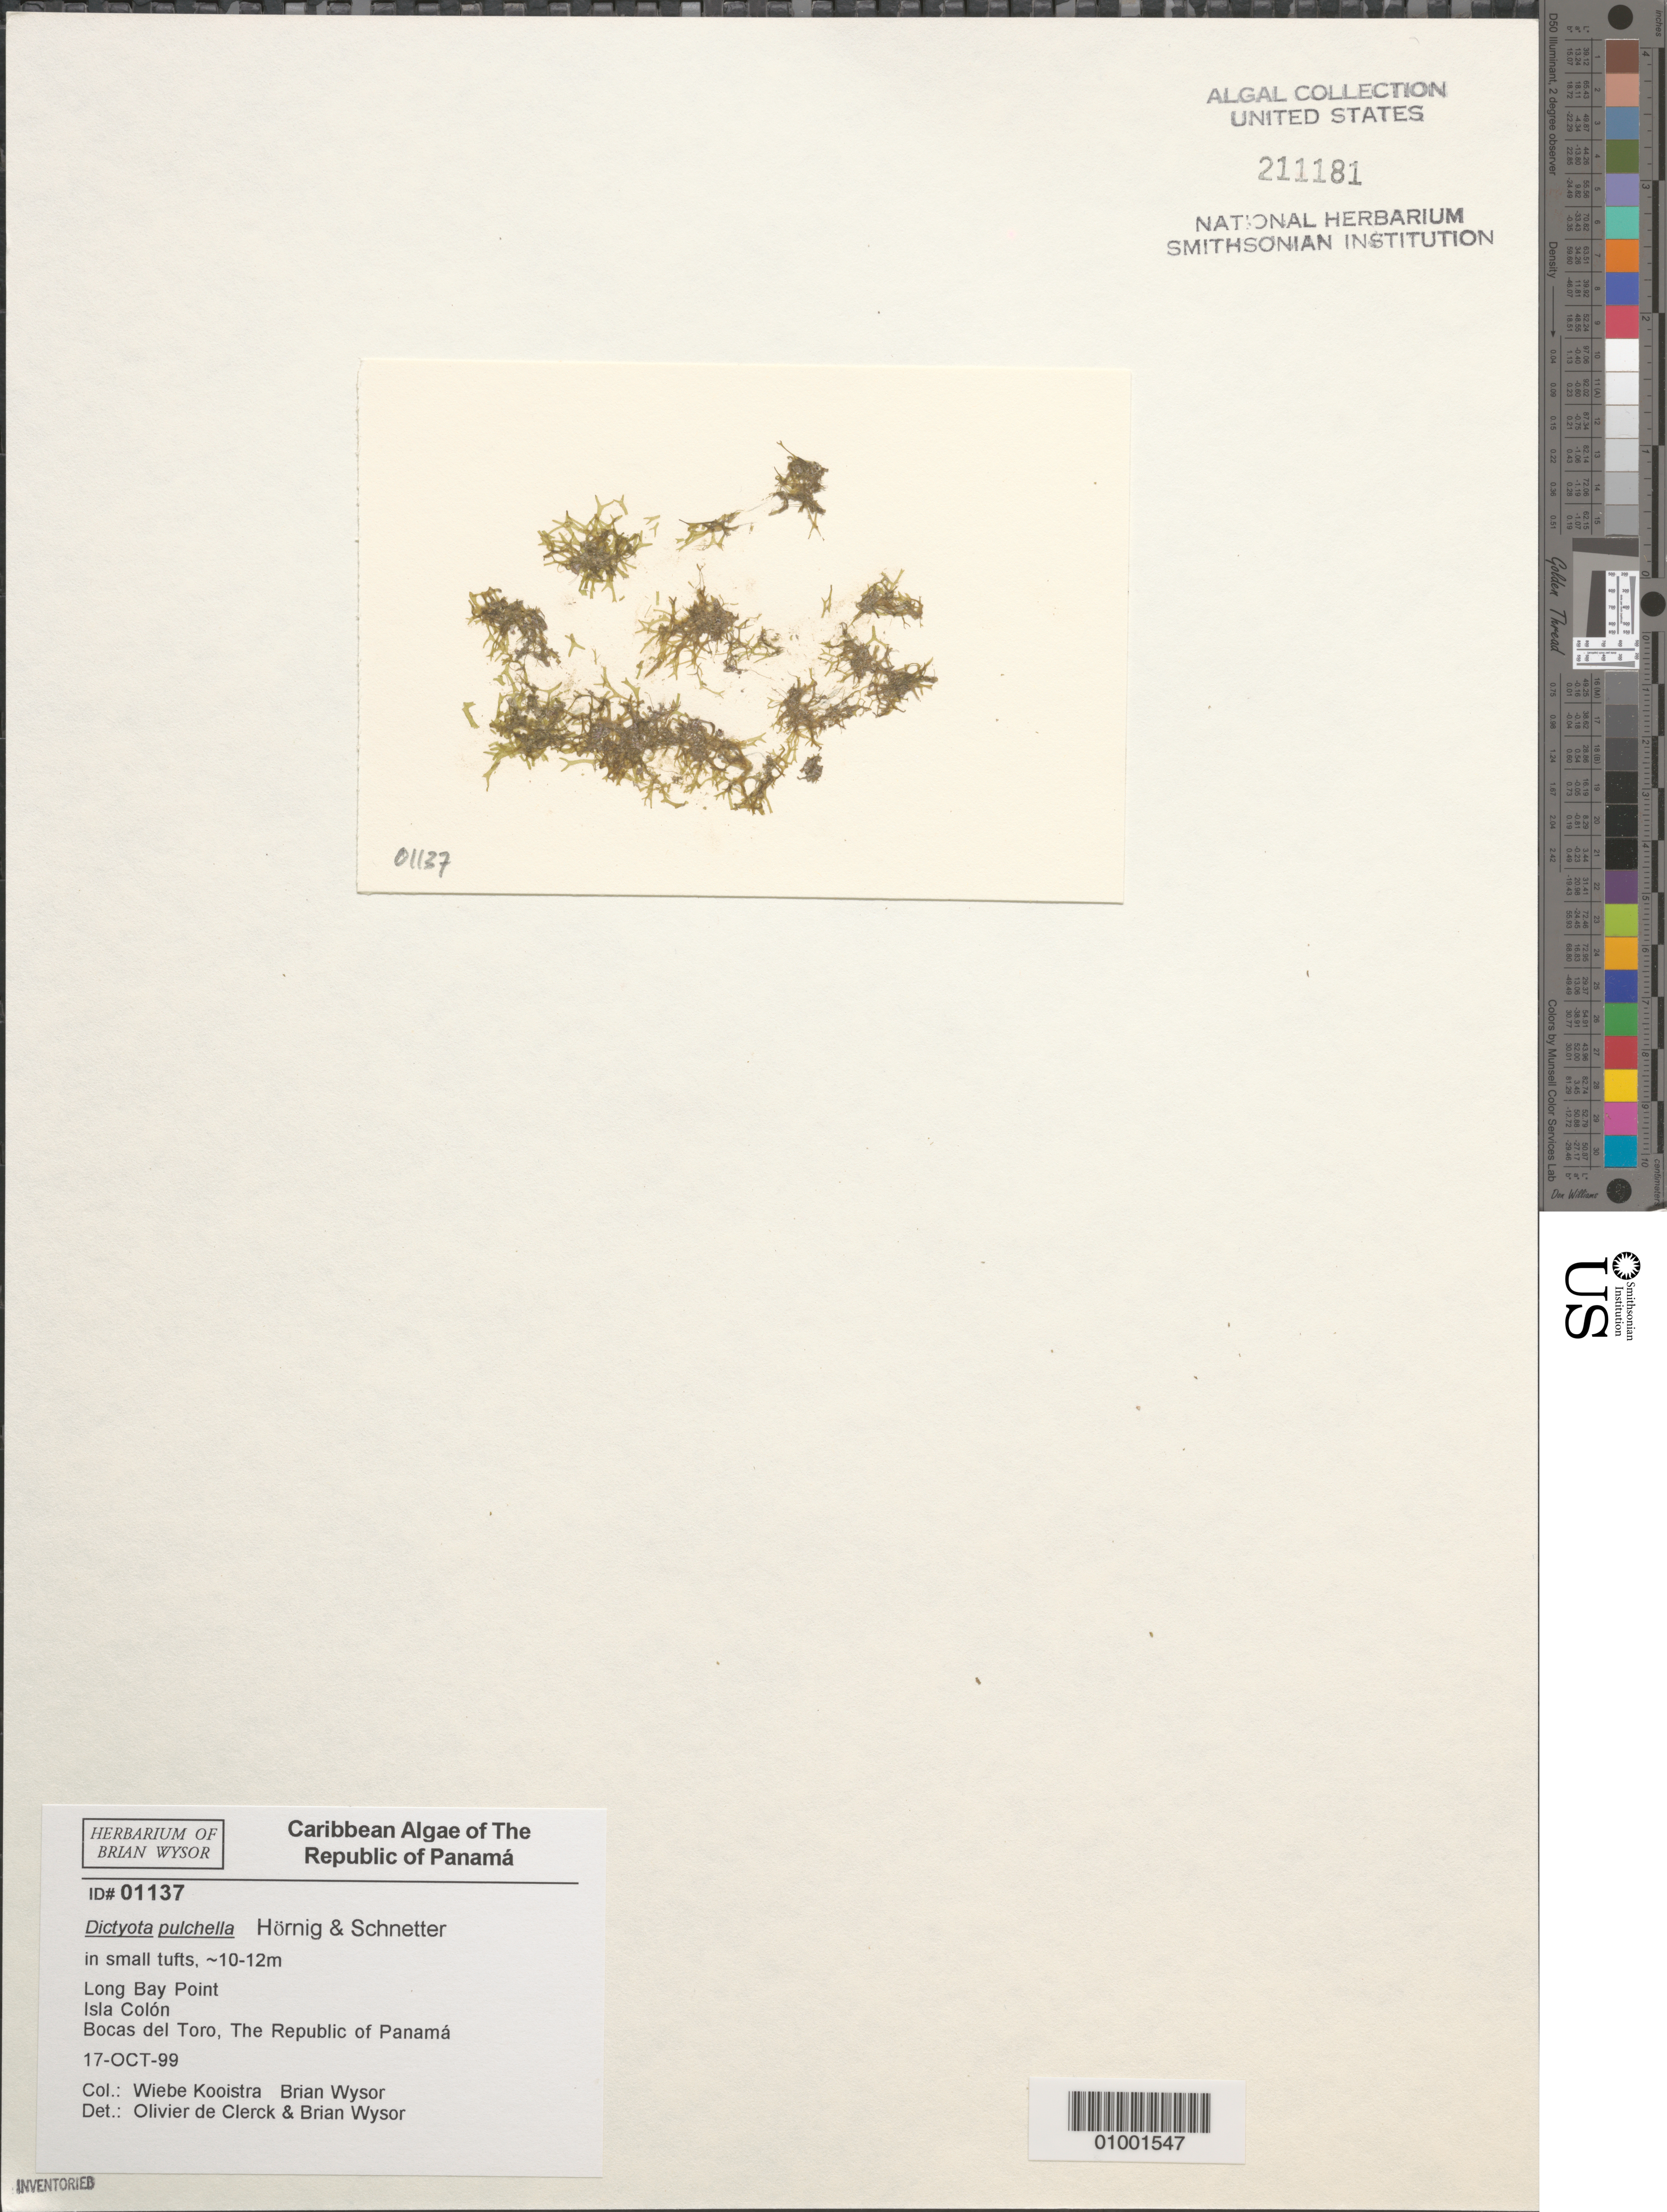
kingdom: Chromista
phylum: Ochrophyta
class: Phaeophyceae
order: Dictyotales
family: Dictyotaceae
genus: Dictyota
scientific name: Dictyota pulchella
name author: I.Hörnig & Schnetter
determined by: de Clerck, O.; Wysor, B.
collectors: B. Wysor & W. Kooistra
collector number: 01137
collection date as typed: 17 Oct 1999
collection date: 1999-10-17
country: Panama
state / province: Bocas del Toro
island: Colón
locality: Long Bay Point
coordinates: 9 24' 00" N, 82 13' 39" W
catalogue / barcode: US 211181